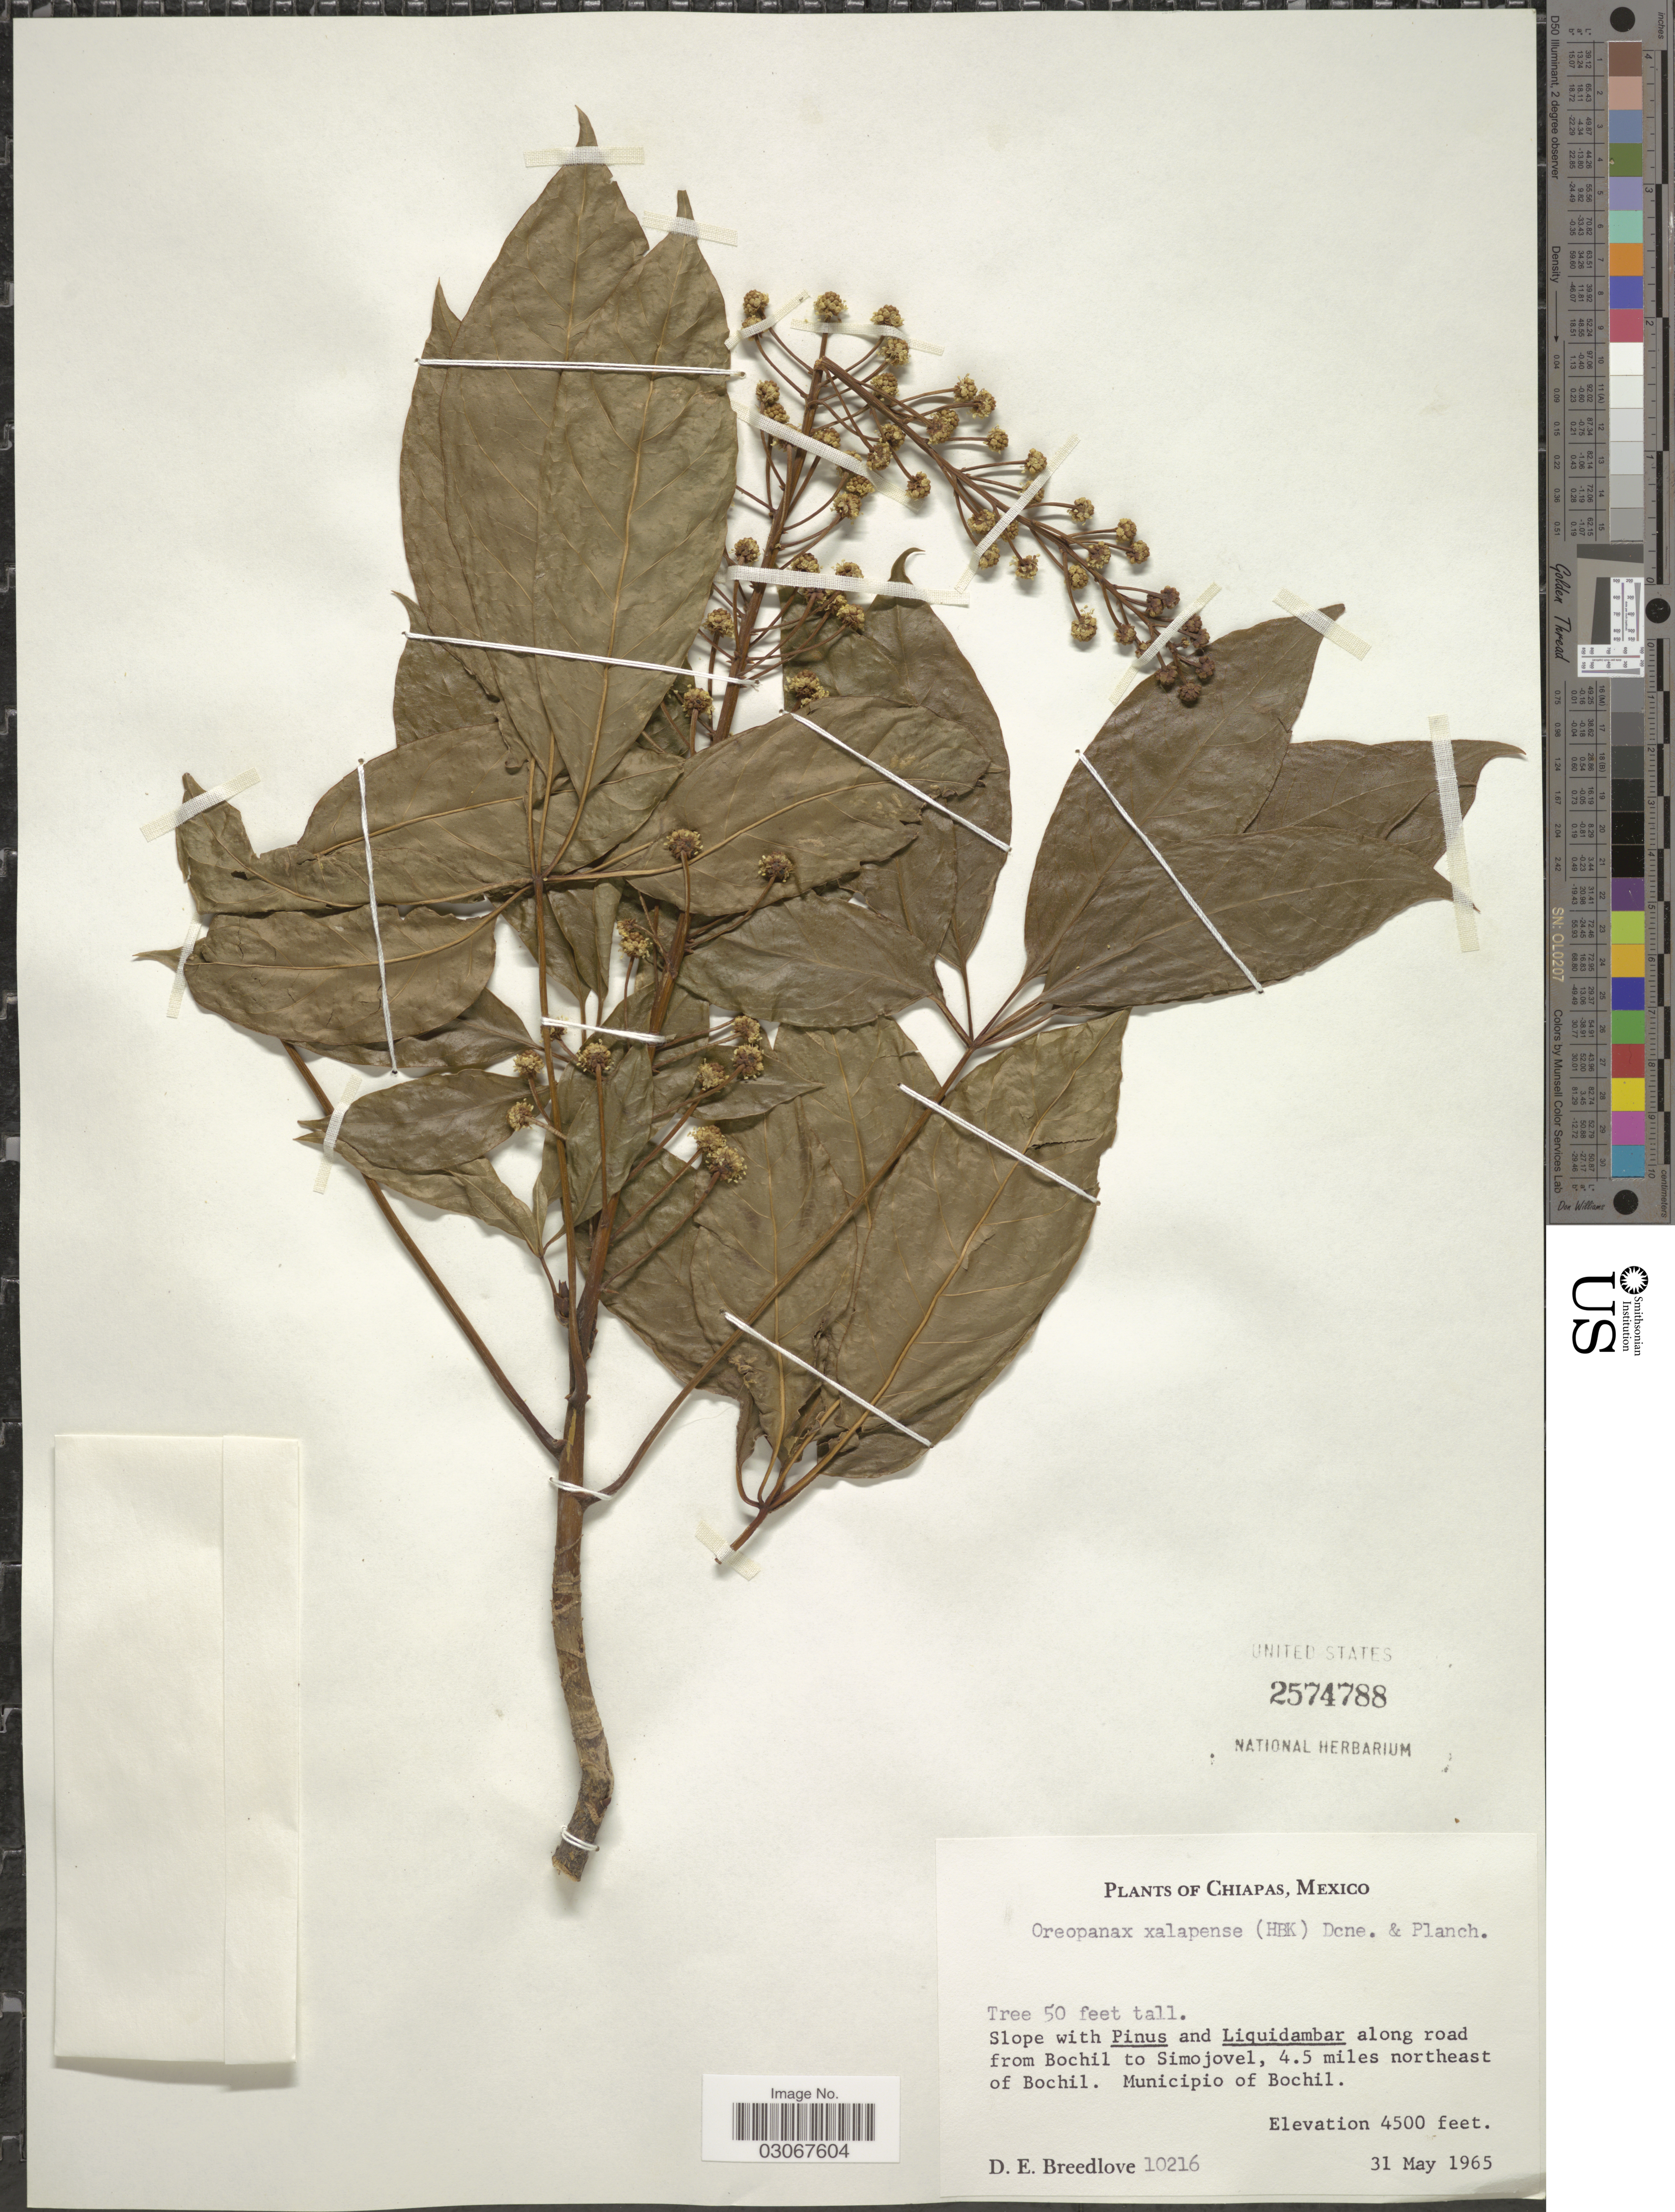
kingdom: Plantae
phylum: Tracheophyta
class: Magnoliopsida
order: Apiales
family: Araliaceae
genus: Oreopanax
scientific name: Oreopanax xalapensis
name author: (Kunth) Decne. & Planch.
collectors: D. E. Breedlove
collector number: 10216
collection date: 1965-05-31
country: Mexico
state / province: Chiapas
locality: Along road from Bochil to Bochil. Municipio of Bochil.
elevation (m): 1372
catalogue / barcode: US 2574788